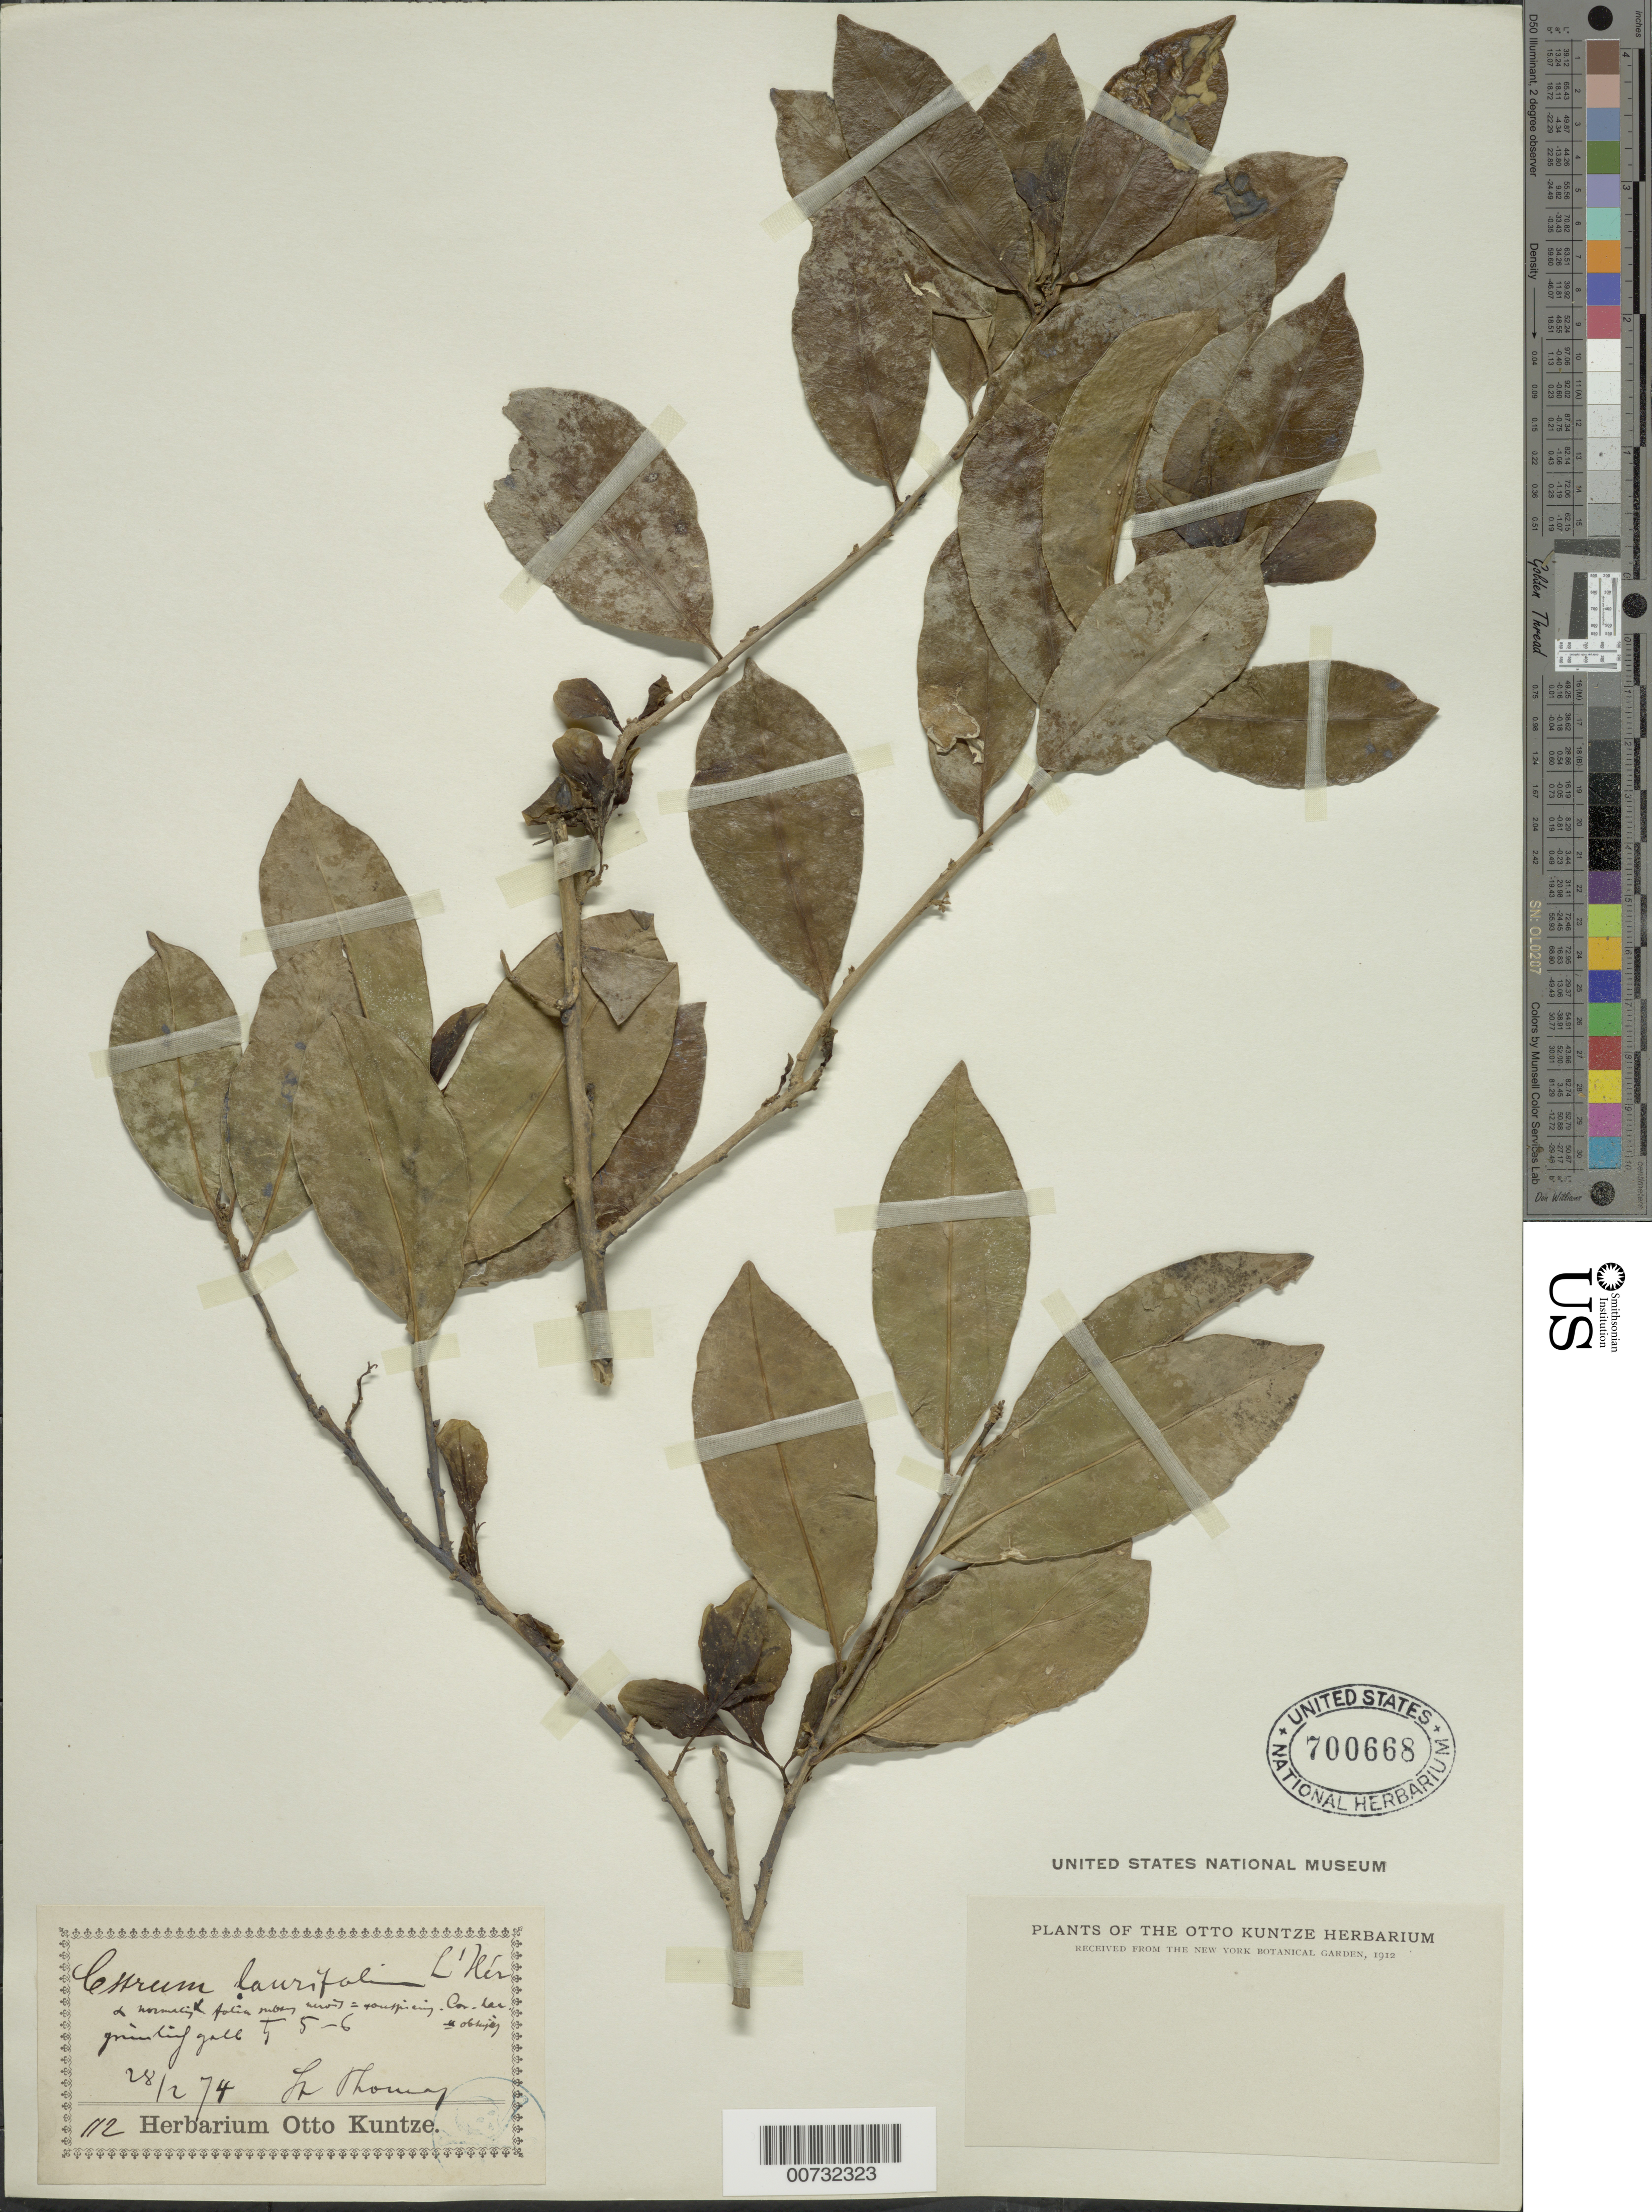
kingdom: Plantae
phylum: Tracheophyta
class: Magnoliopsida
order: Solanales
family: Solanaceae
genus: Cestrum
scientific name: Cestrum laurifolium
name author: L'Hér.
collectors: C.E.O. Kuntze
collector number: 112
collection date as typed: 28 Feb 1874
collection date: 1874-02-28 or 1974-02-28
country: U.S. Virgin Islands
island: St. Thomas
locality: St. Thomas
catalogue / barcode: US 700668